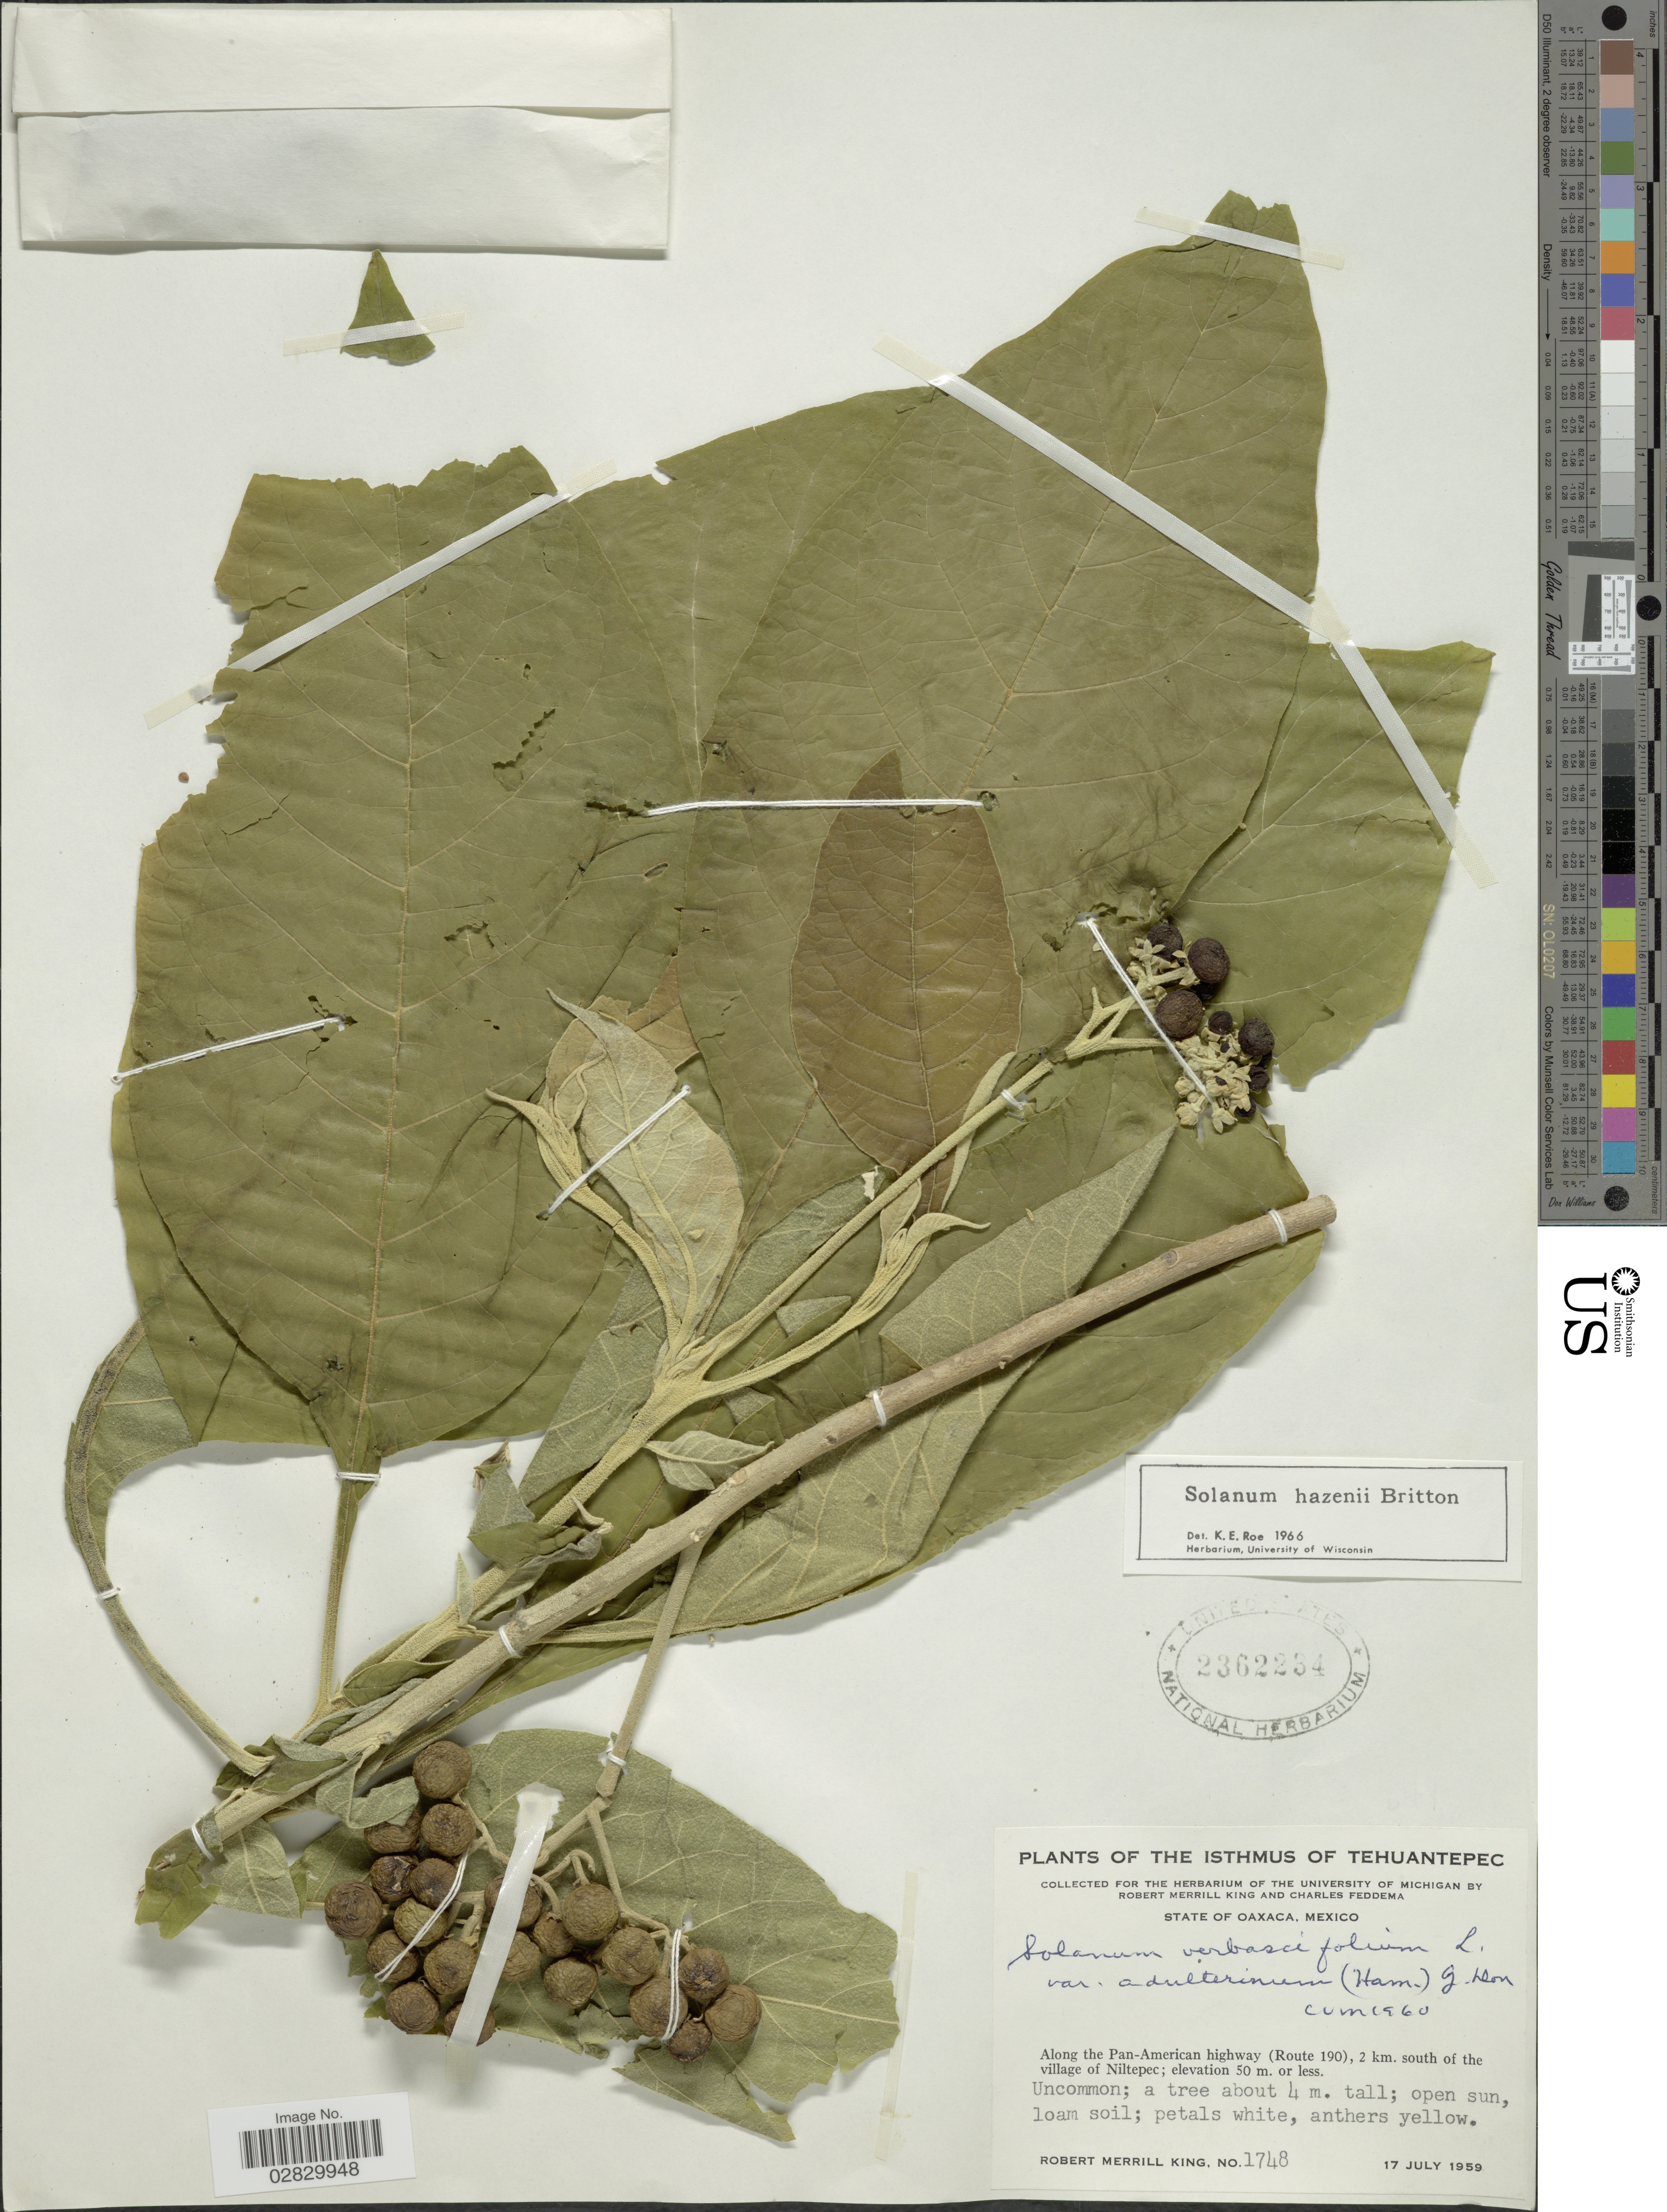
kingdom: Plantae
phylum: Tracheophyta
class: Magnoliopsida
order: Solanales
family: Solanaceae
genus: Solanum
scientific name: Solanum hazenii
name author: Britton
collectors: R. M. King & C. Feddema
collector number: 1748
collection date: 1959-07-17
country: Mexico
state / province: Oaxaca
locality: The Isthmus of Tehuantepec. Along the Pan-American Highway (Route 190), 2 km. south of the village of Niltepec.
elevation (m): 50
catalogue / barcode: US 2362234